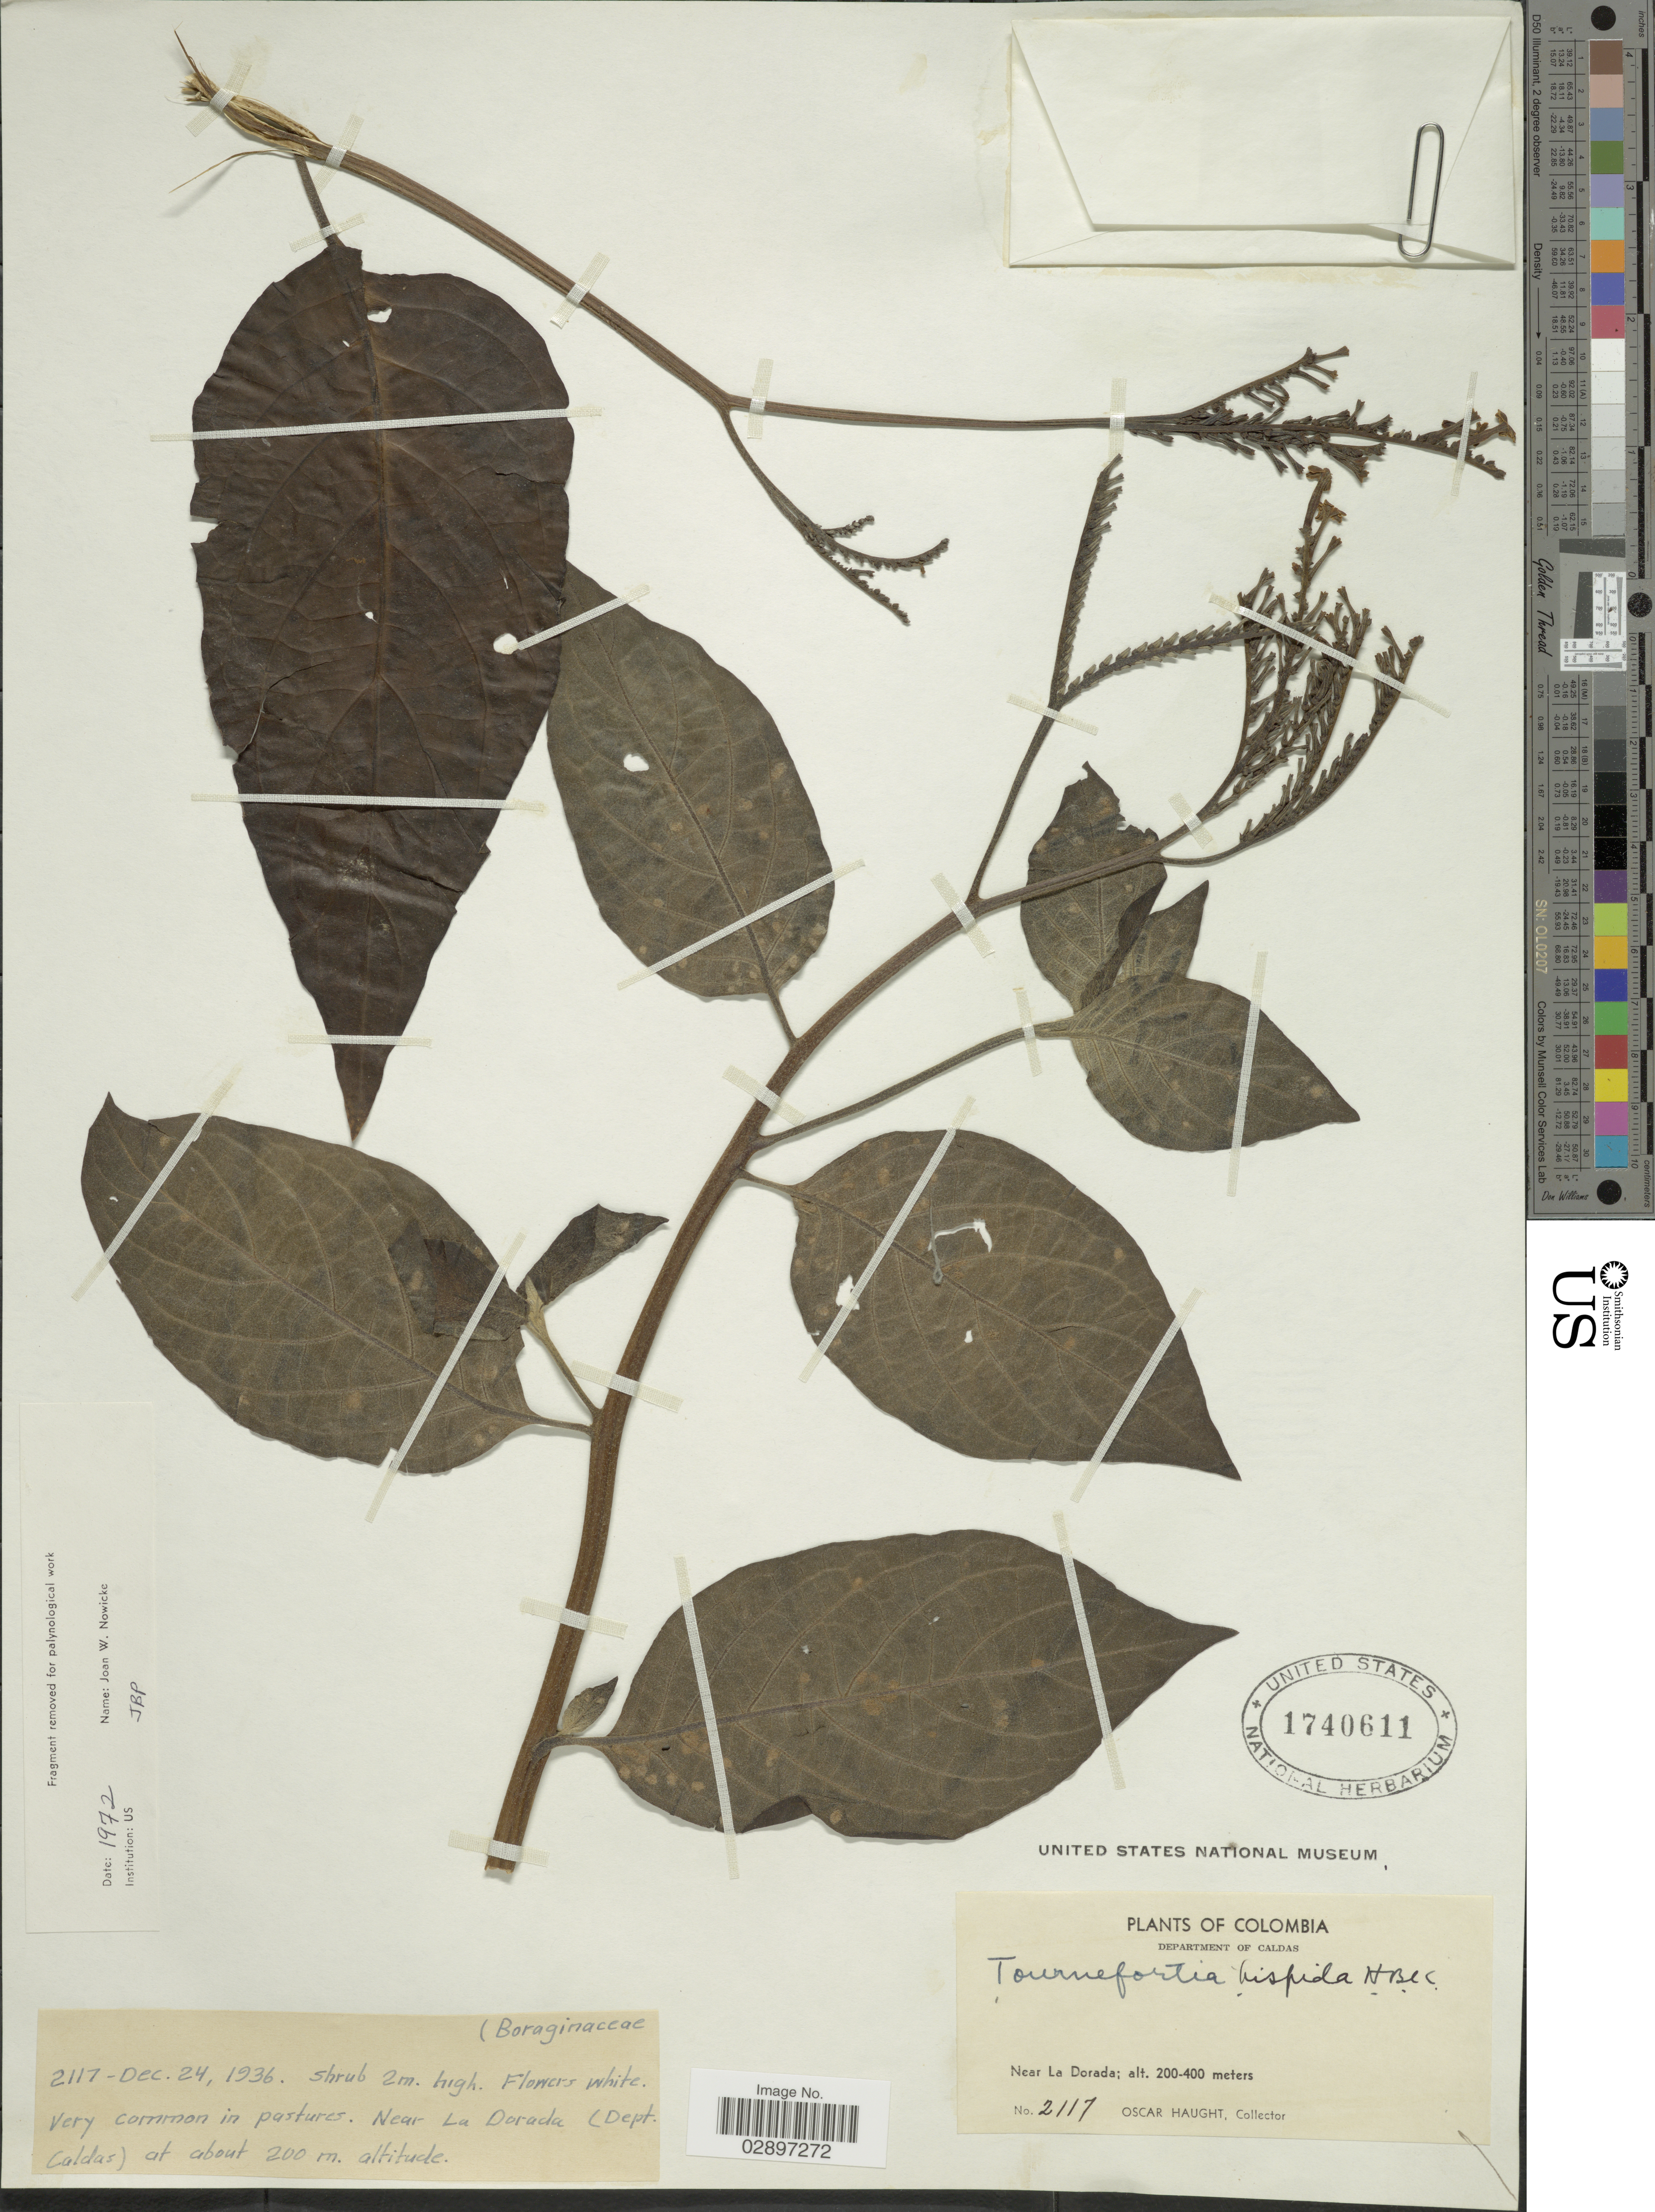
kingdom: Plantae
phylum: Tracheophyta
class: Magnoliopsida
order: Boraginales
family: Heliotropiaceae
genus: Tournefortia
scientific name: Tournefortia hispida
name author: Kunth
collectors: O. L. Haught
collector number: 2117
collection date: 1936-12-24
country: Colombia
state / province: Caldas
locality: Near La Dorada, Department of Caldas.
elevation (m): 200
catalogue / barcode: US 1740611